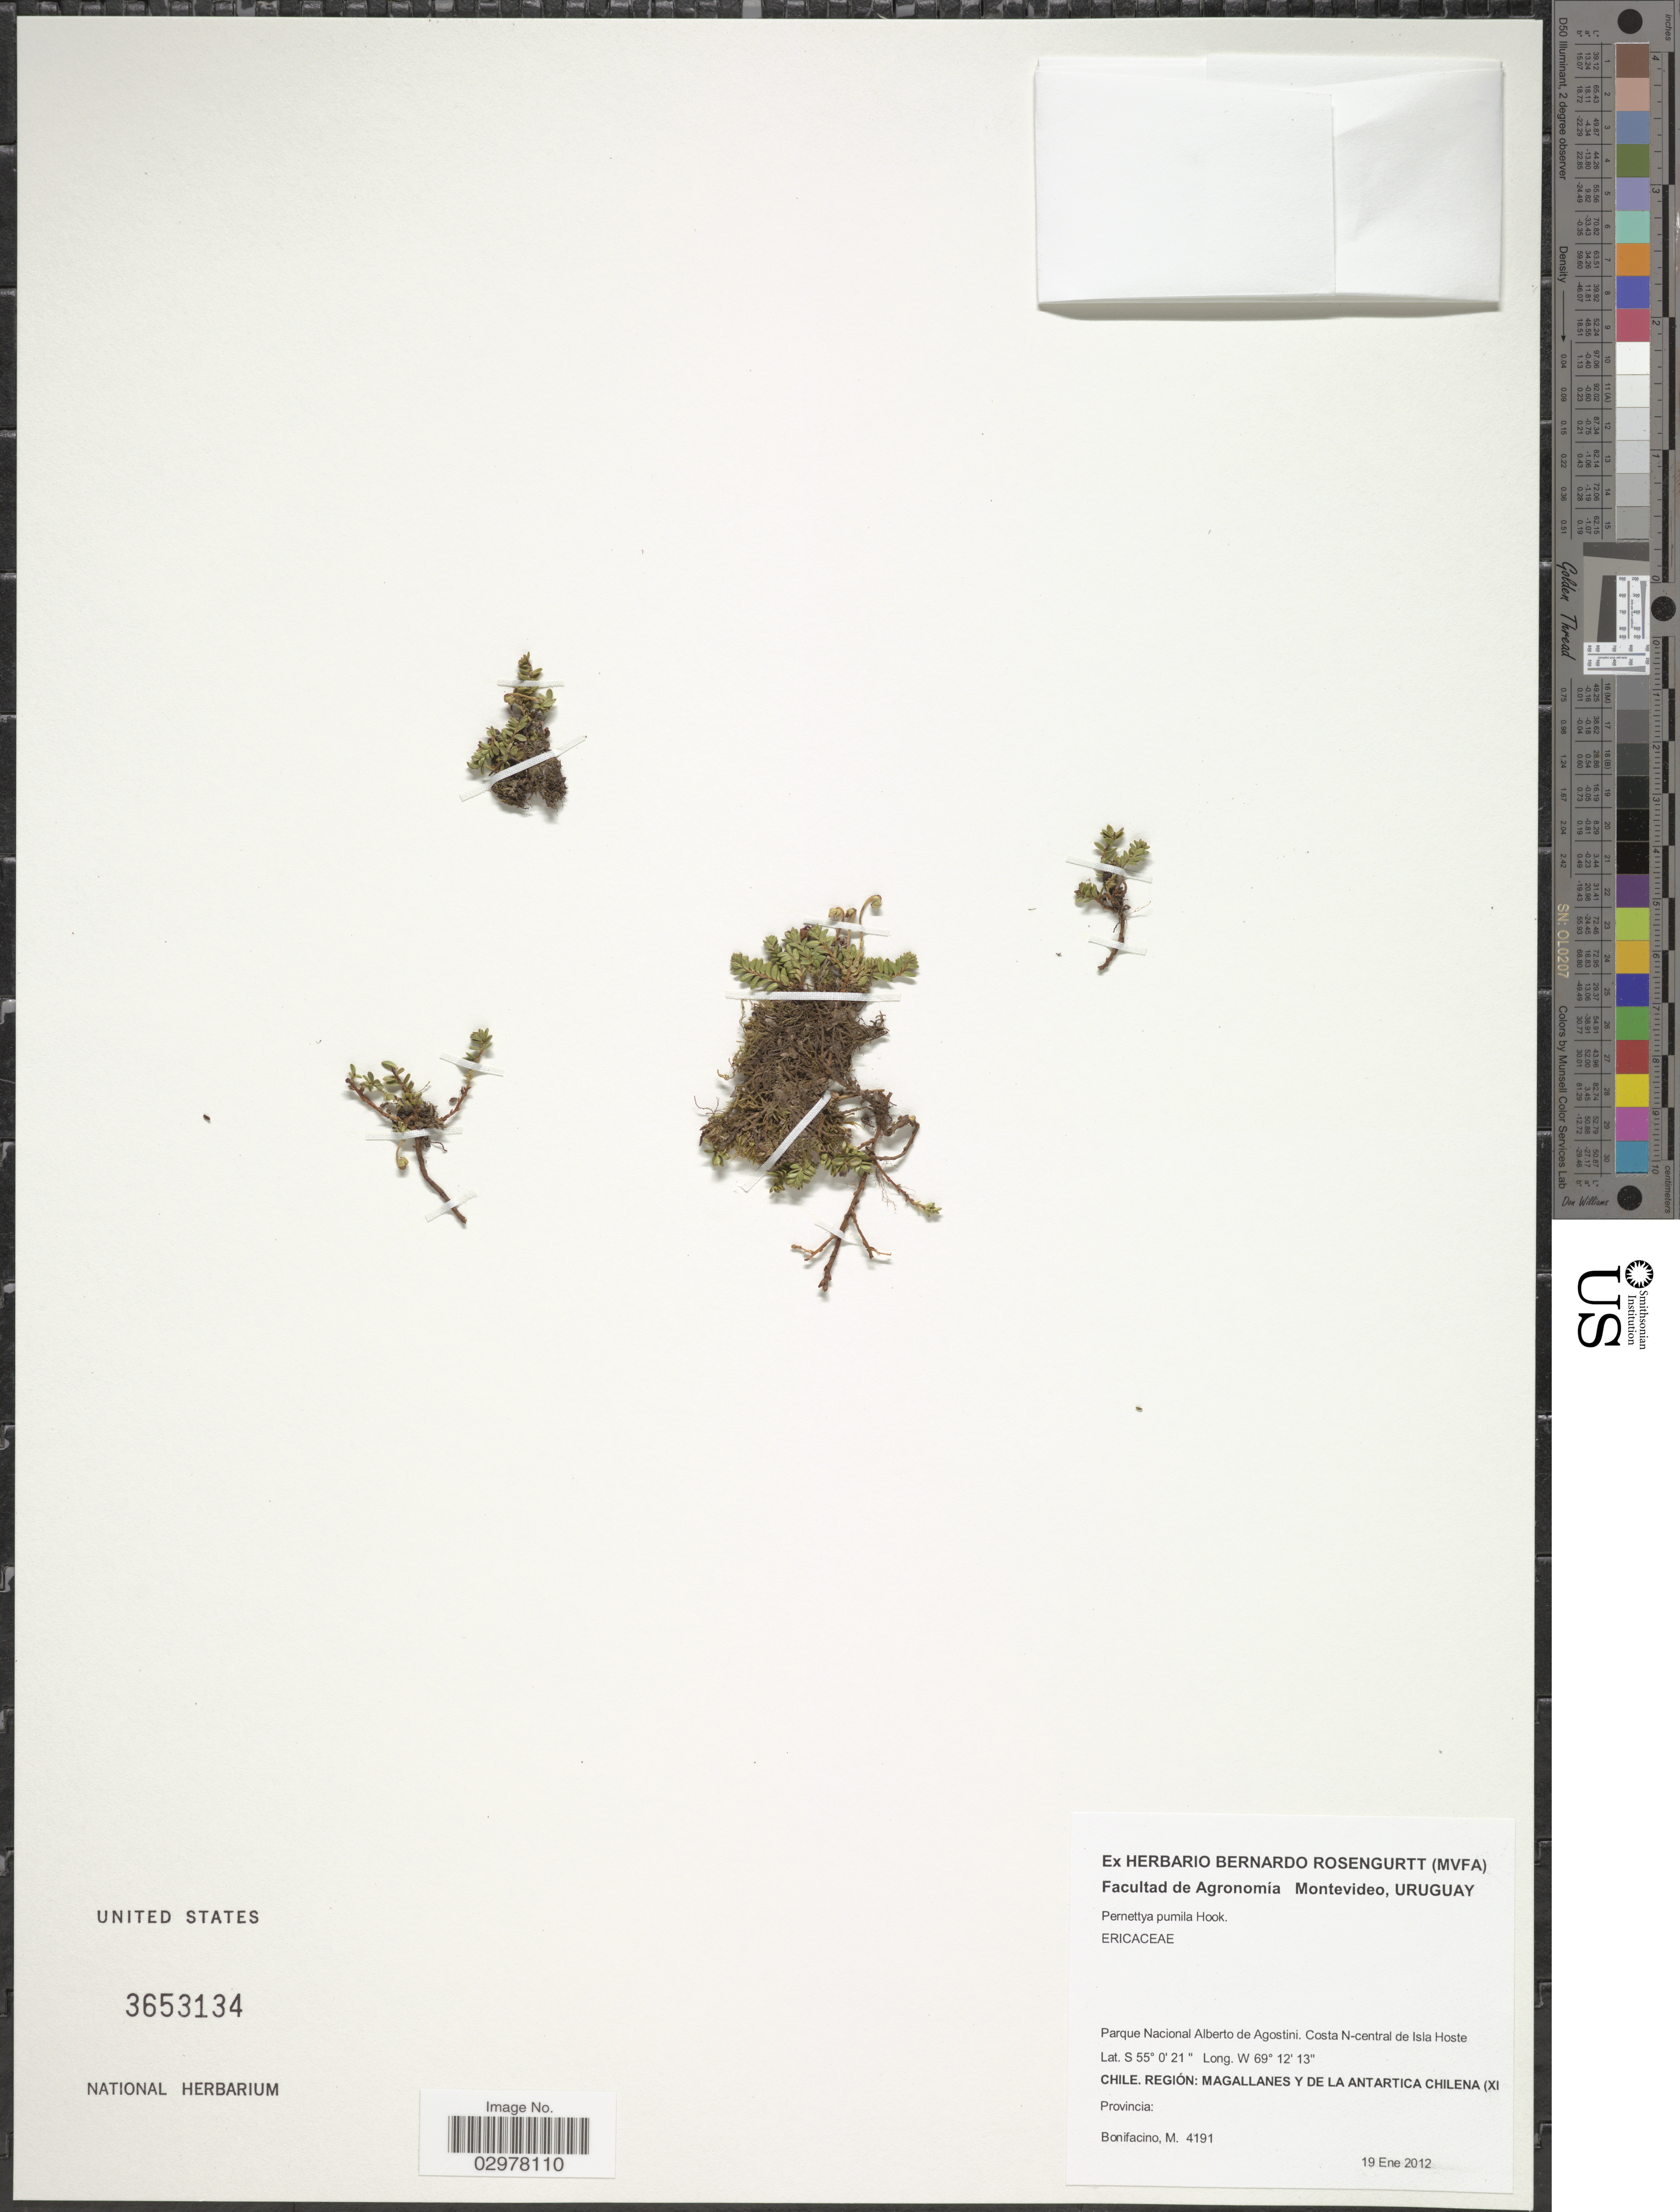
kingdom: Plantae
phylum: Tracheophyta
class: Magnoliopsida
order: Ericales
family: Ericaceae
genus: Pernettya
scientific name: Pernettya pumila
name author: (L. f.) Hook.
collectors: M. Bonifacino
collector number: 4191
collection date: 2012-01-19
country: Chile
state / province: Magallanes y de la Antártica Chilena (XII)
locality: Parque Nacional Alberto de Agostini. Costa N-central de Isla Hoste.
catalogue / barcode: US 3653134